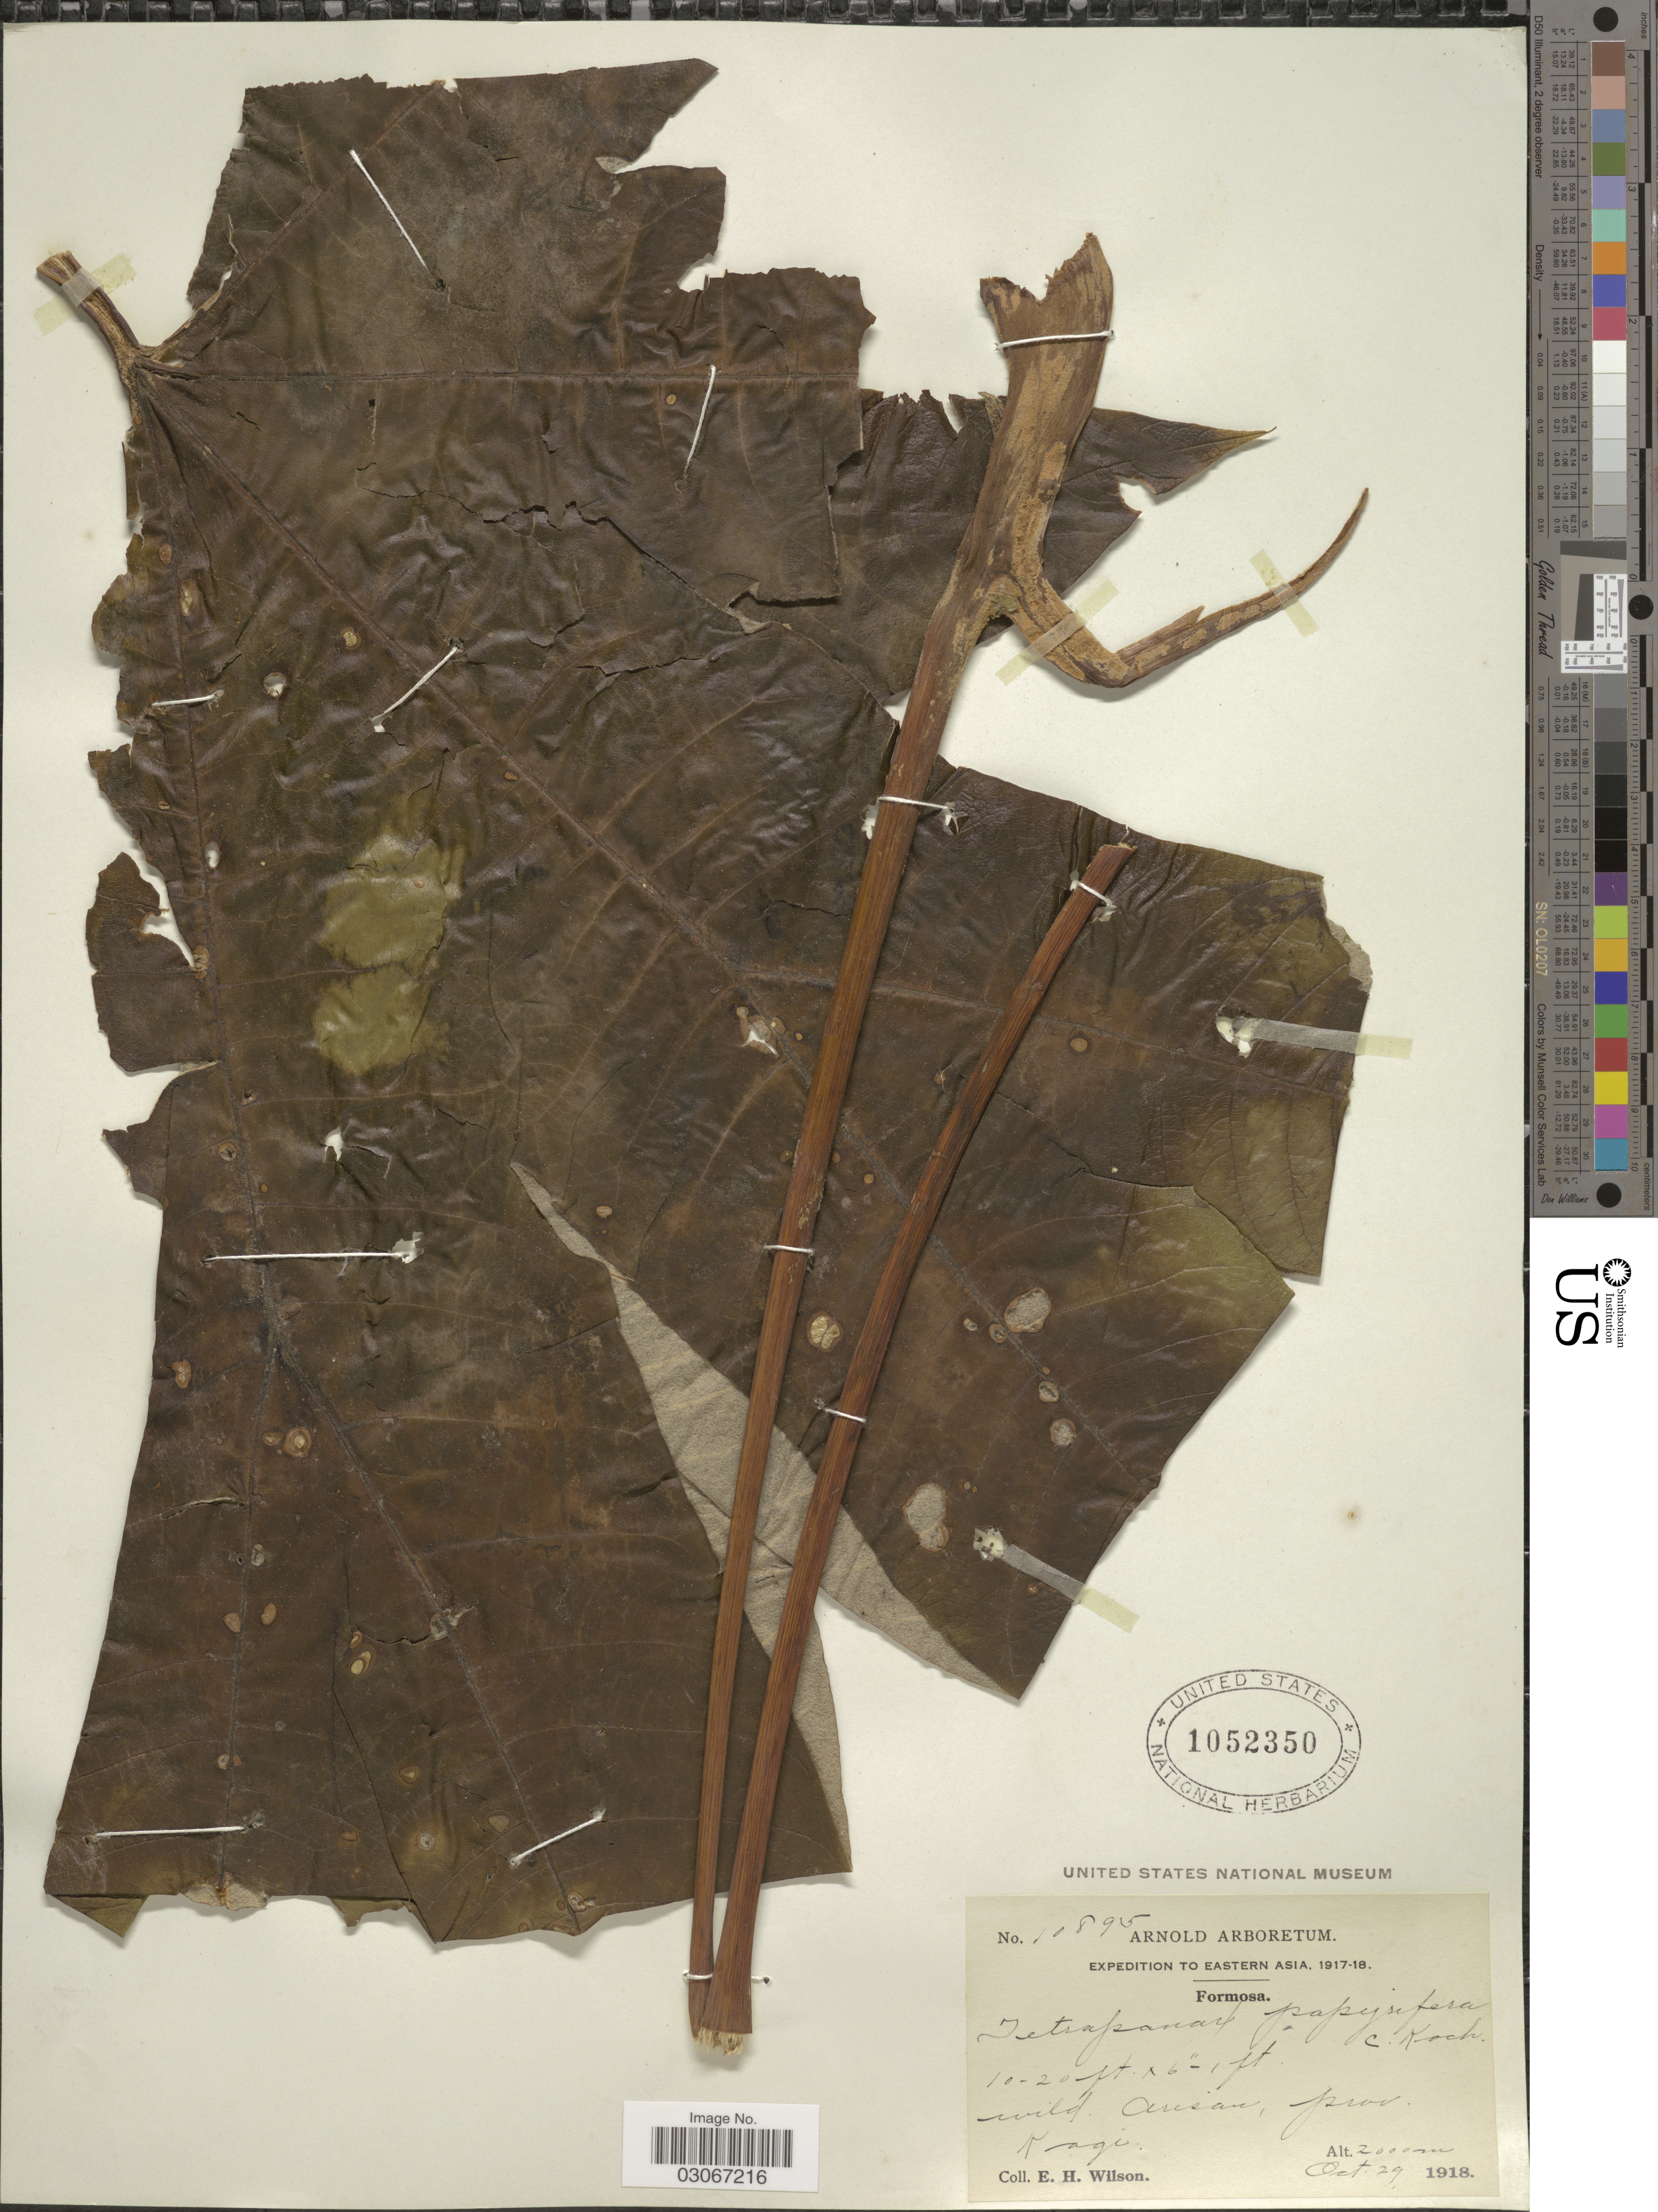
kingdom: Plantae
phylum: Tracheophyta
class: Magnoliopsida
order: Apiales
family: Araliaceae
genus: Tetrapanax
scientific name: Tetrapanax papyrifer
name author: (Hook.) K. Koch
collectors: E. Wilson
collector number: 10895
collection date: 1918-10-29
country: Taiwan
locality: Formosa. Arisan, prov. Kagi.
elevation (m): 2000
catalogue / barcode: US 1052350